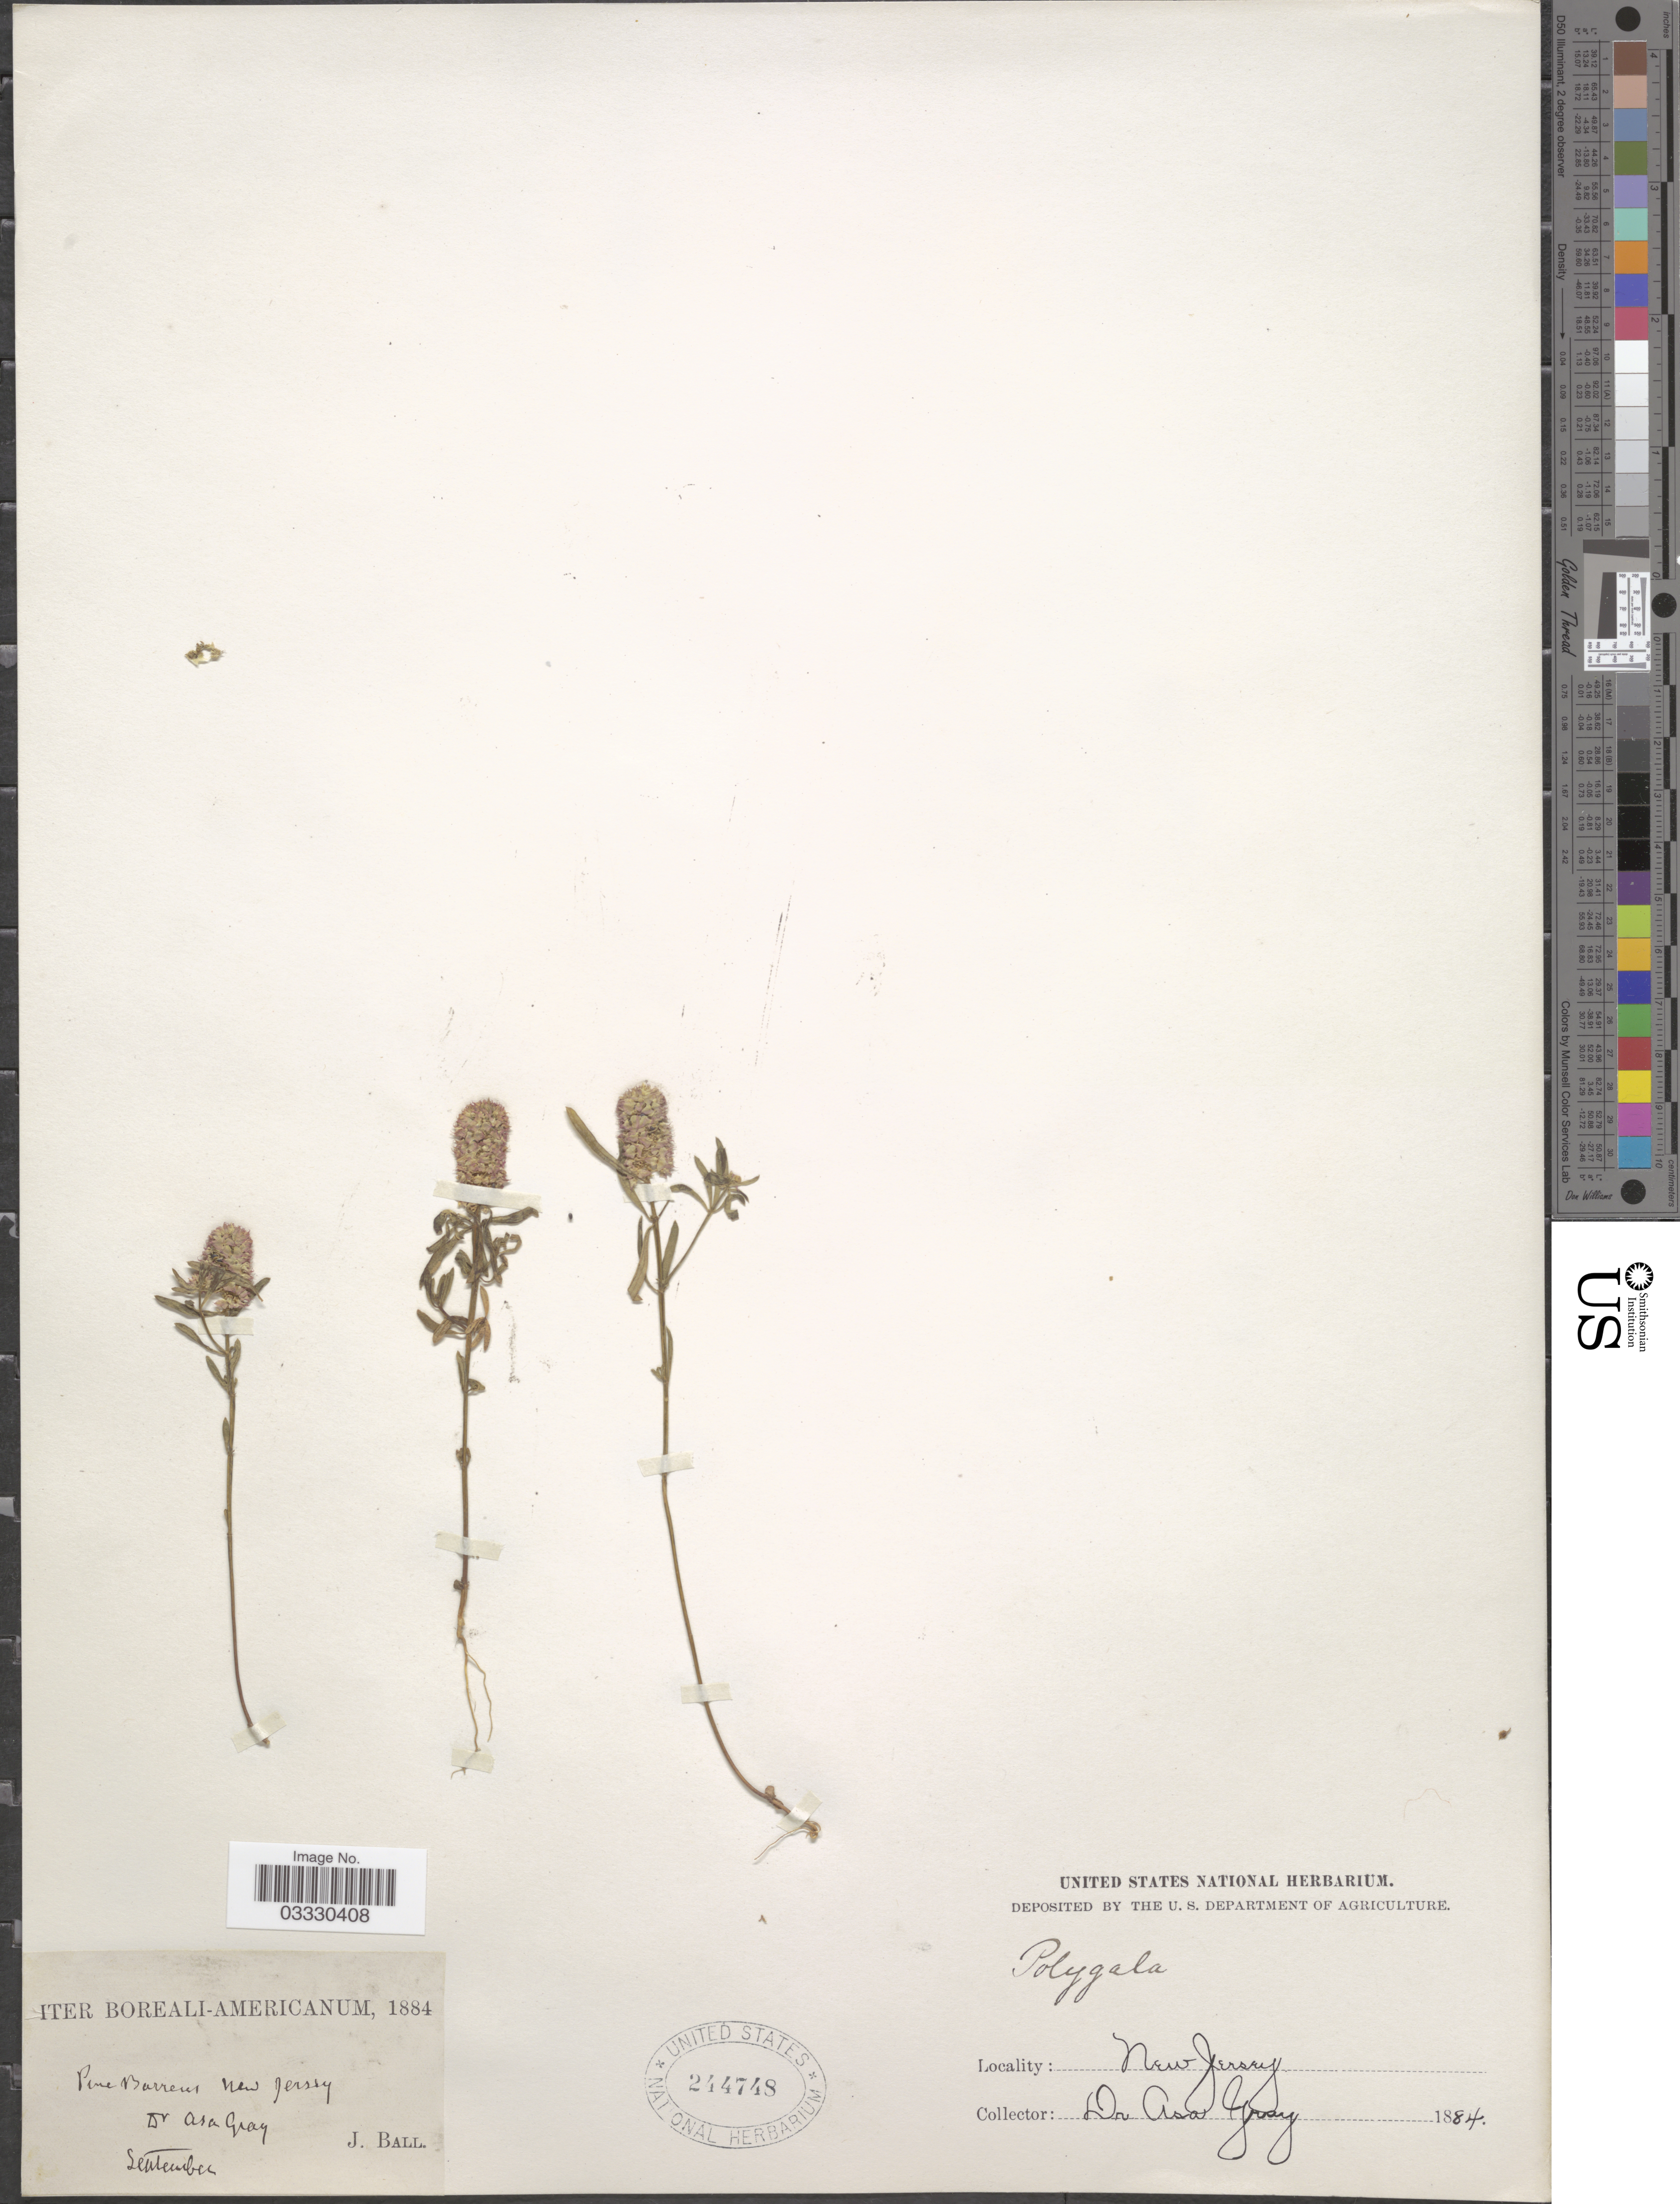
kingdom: Plantae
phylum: Tracheophyta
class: Magnoliopsida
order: Fabales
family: Polygalaceae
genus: Polygala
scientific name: Polygala cruciata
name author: L.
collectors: A. Gray & J. Ball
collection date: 1884-09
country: United States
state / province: New Jersey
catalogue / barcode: US 24478